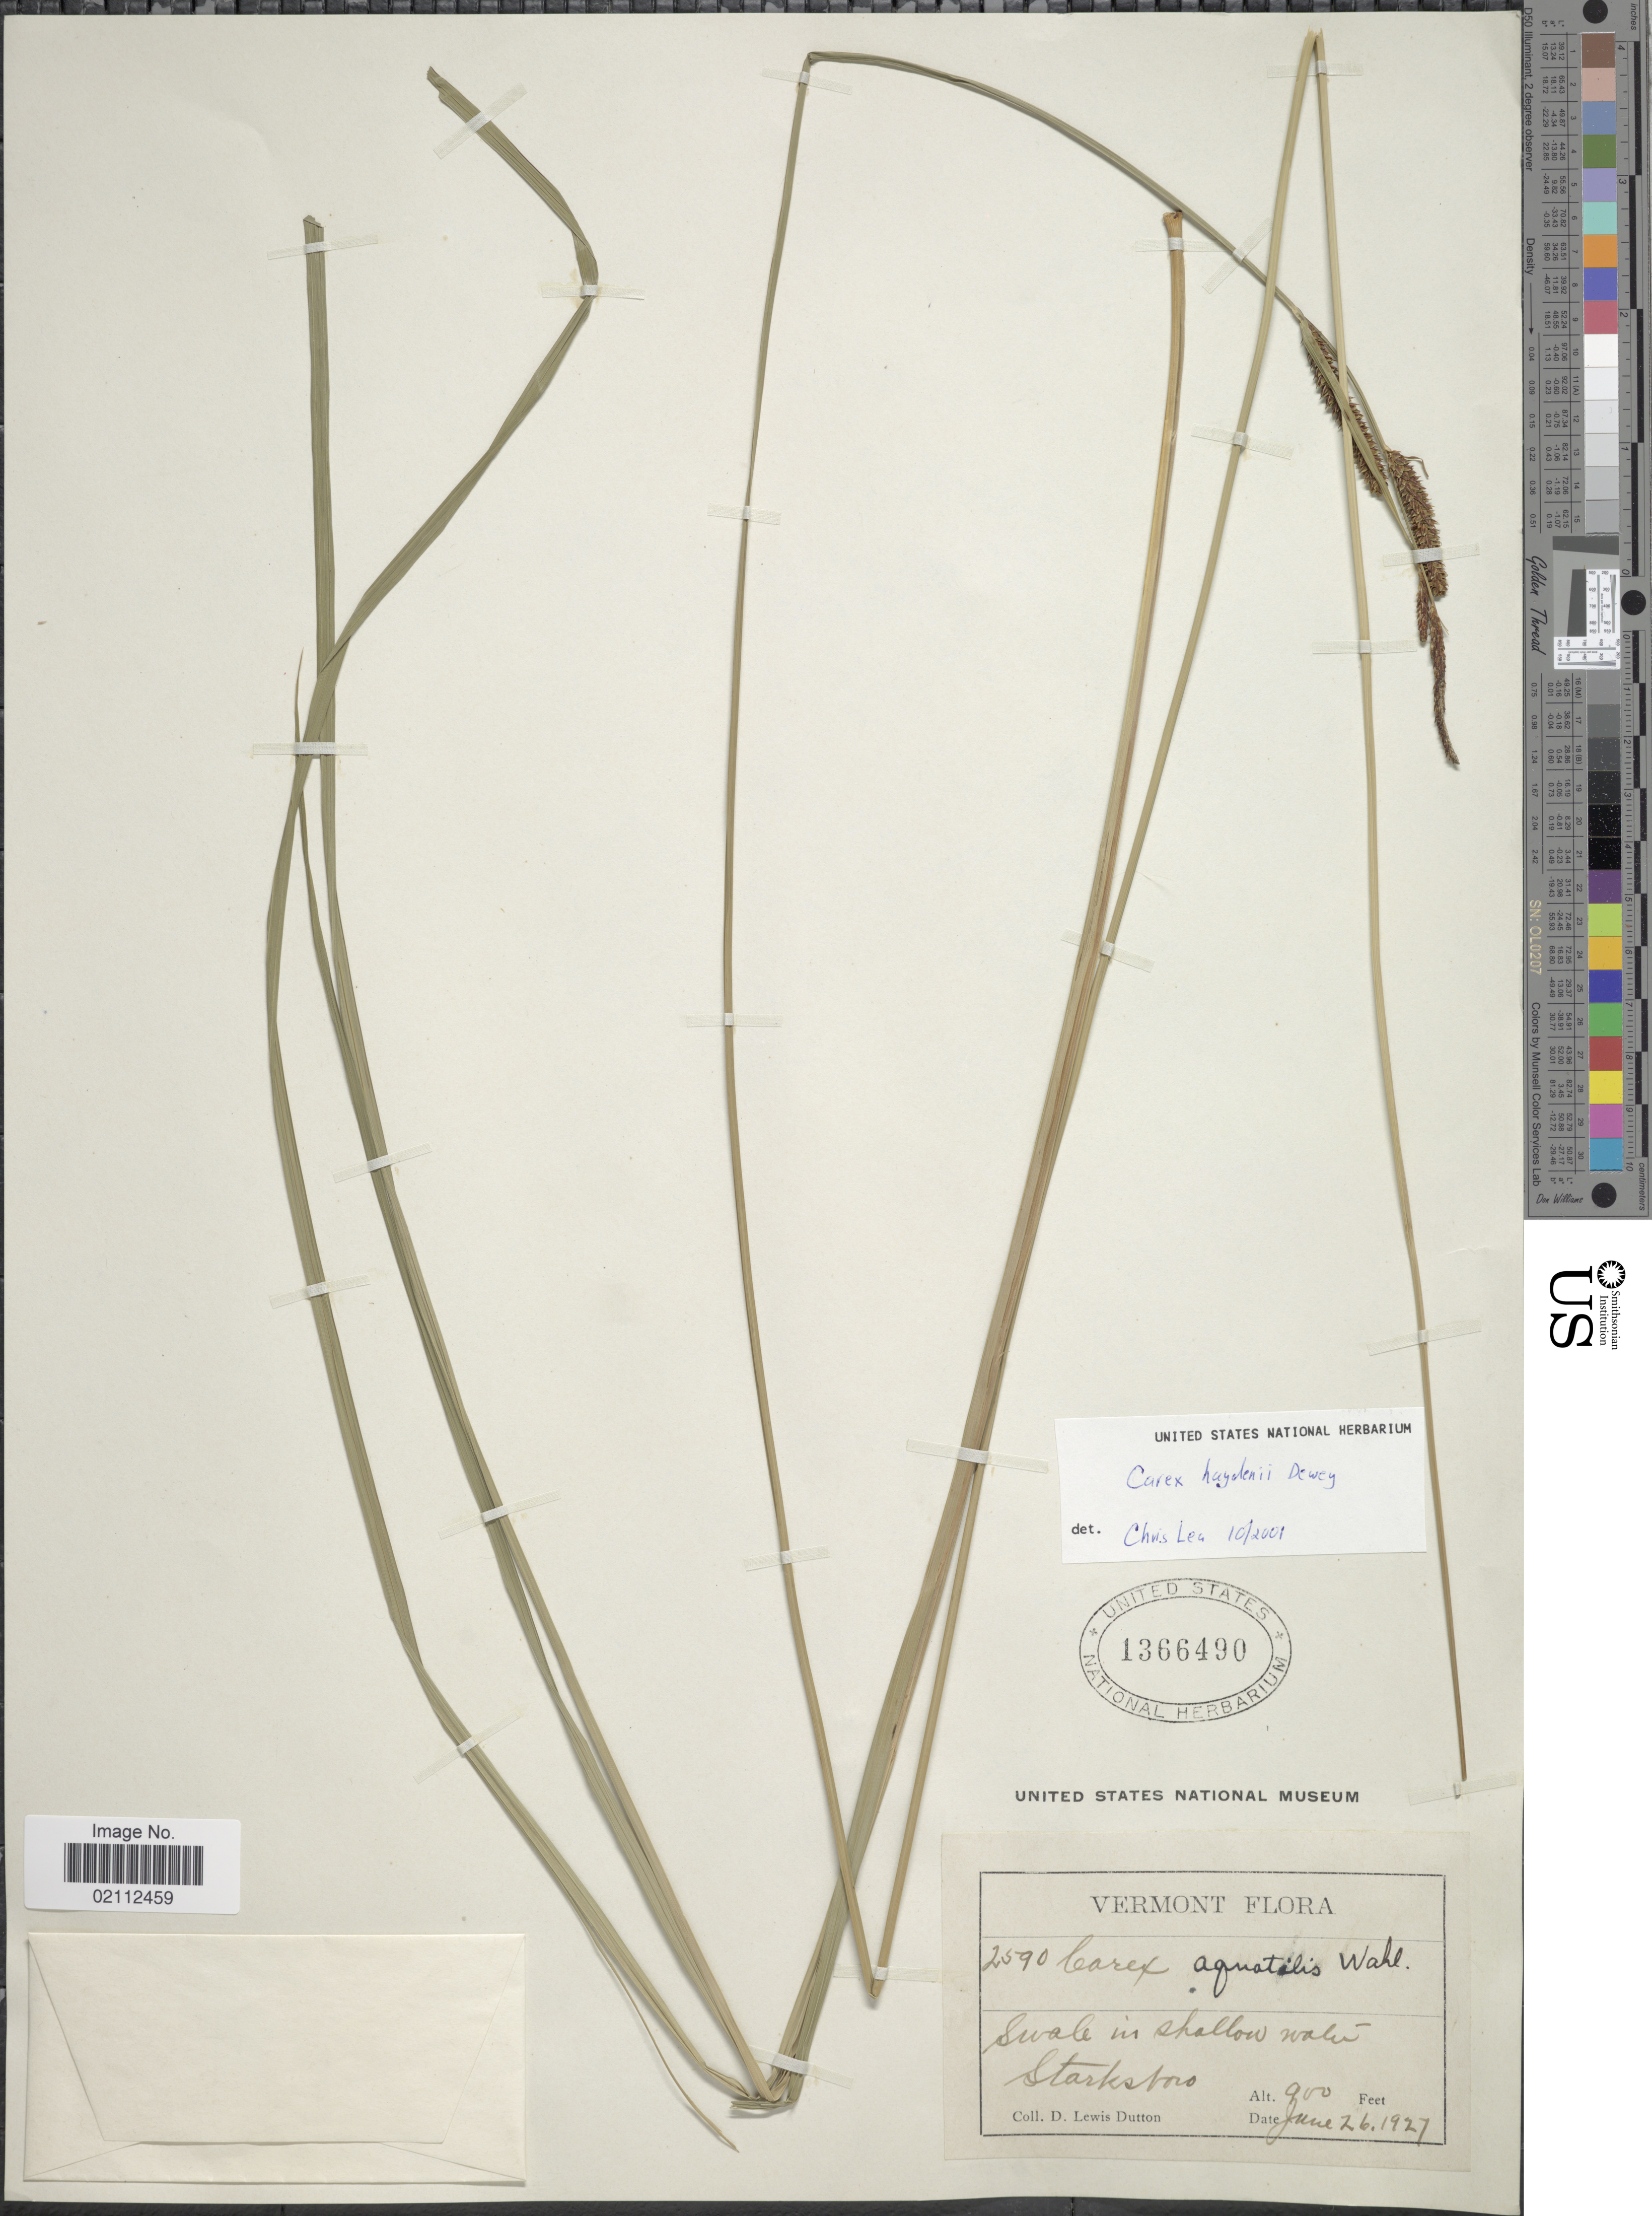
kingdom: Plantae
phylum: Tracheophyta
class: Liliopsida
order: Poales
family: Cyperaceae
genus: Carex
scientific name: Carex haydenii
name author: Dewey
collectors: D. Dutton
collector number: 2590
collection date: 1927-06-26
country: United States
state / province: Vermont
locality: Swale in shallow water, Starksboro.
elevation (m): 274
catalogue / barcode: US 1366490